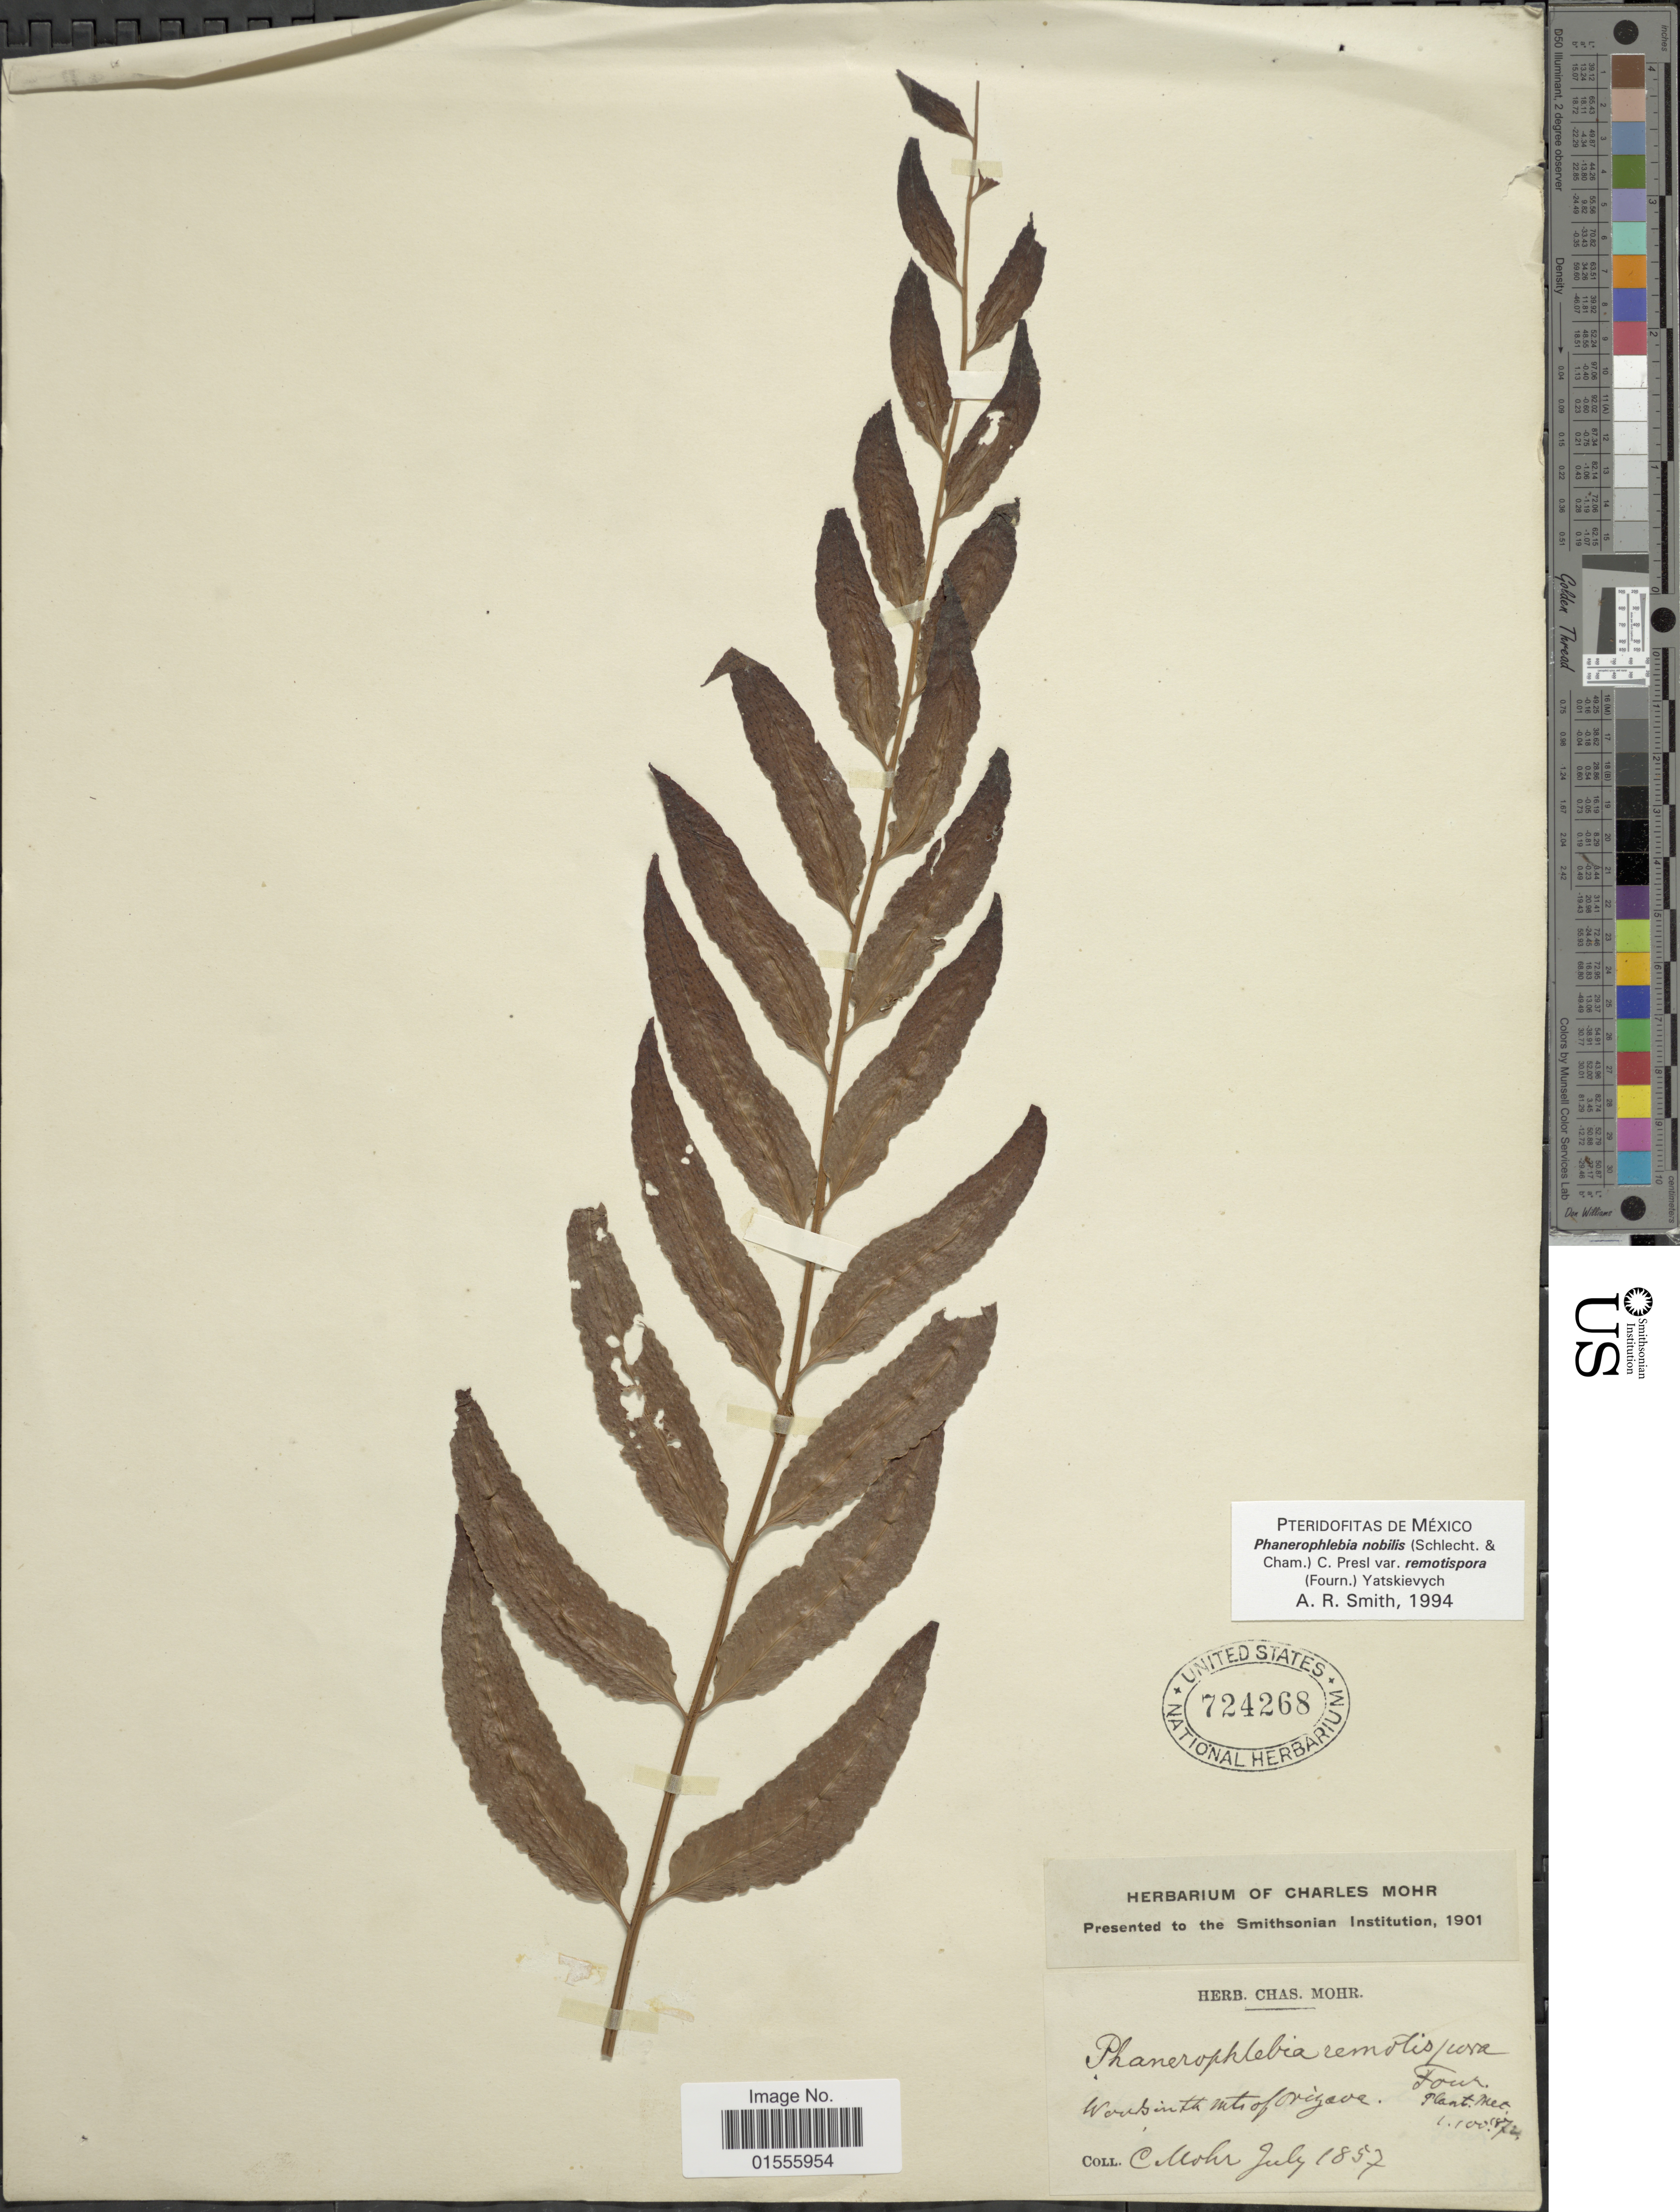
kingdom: Plantae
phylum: Tracheophyta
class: Polypodiopsida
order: Polypodiales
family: Dryopteridaceae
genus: Phanerophlebia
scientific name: Phanerophlebia remotispora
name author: E. Fourn.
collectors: C. T. Mohr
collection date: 1857-07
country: Mexico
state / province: Veracruz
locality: Woods in the mts of Orizava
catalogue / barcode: US 724268